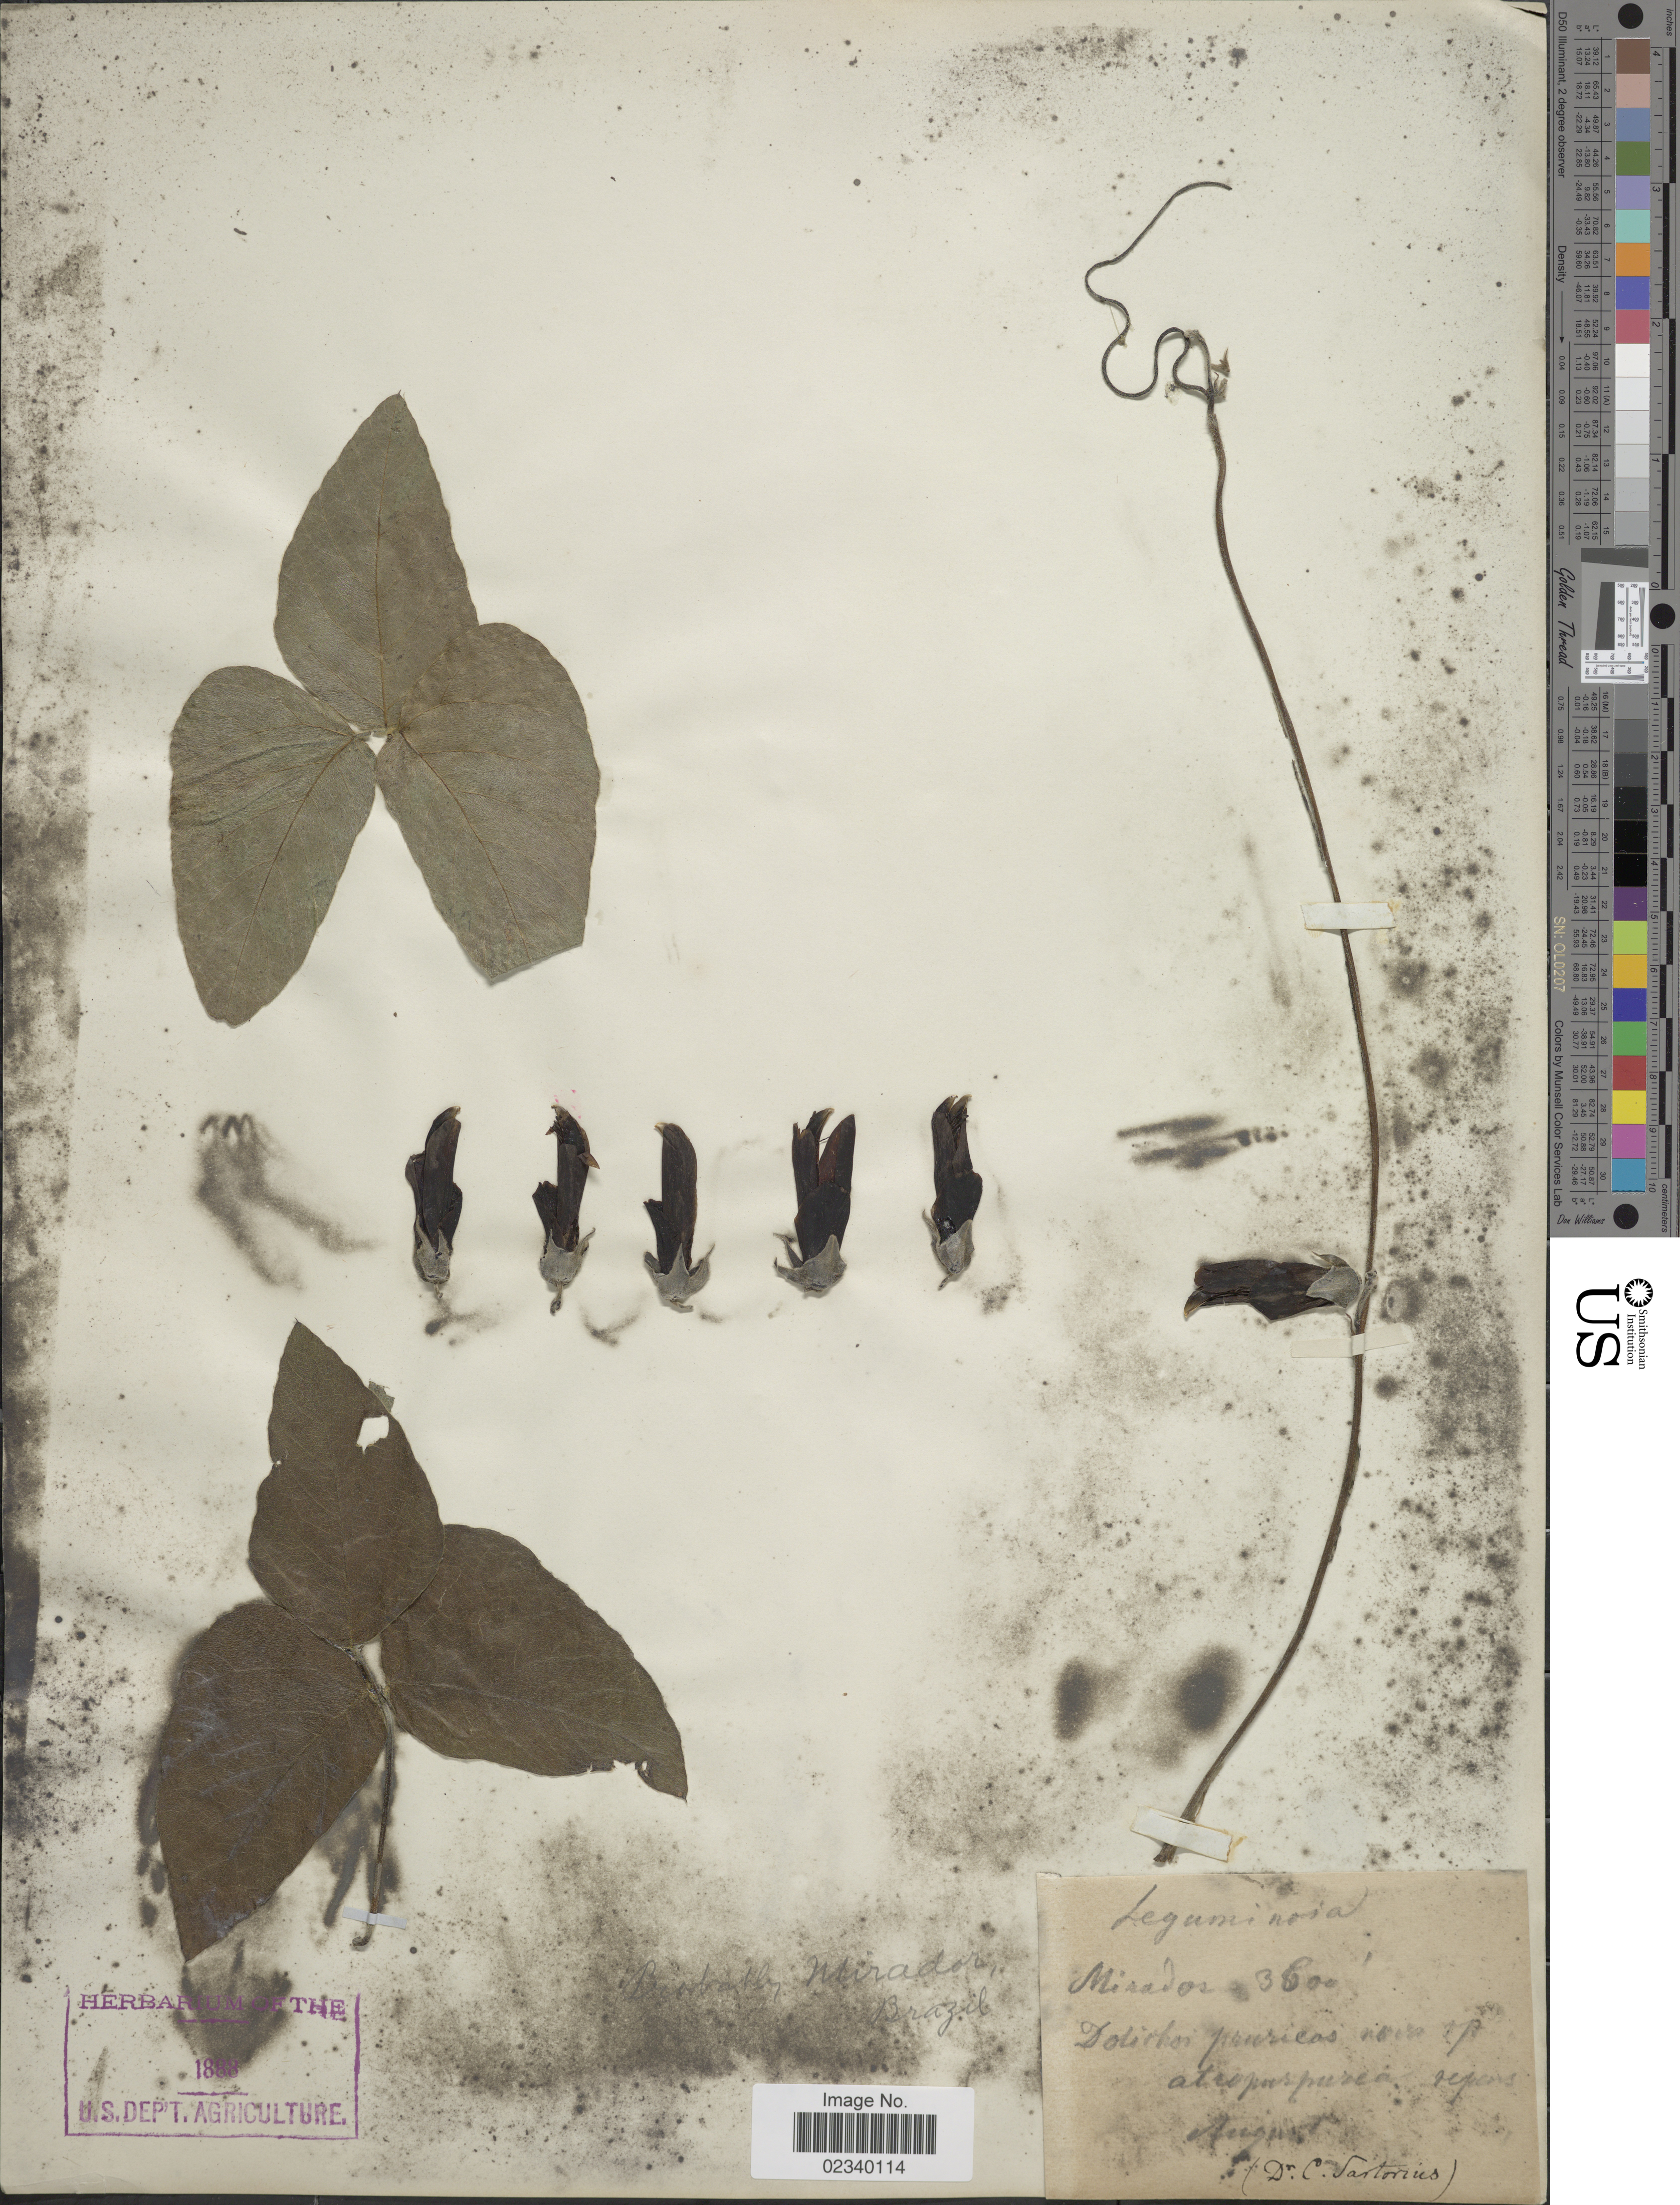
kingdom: Plantae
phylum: Tracheophyta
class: Magnoliopsida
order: Fabales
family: Fabaceae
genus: Mucuna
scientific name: Mucuna pruriens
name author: (L.) DC.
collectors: C. Sartorius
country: Mexico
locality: Mirador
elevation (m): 1097